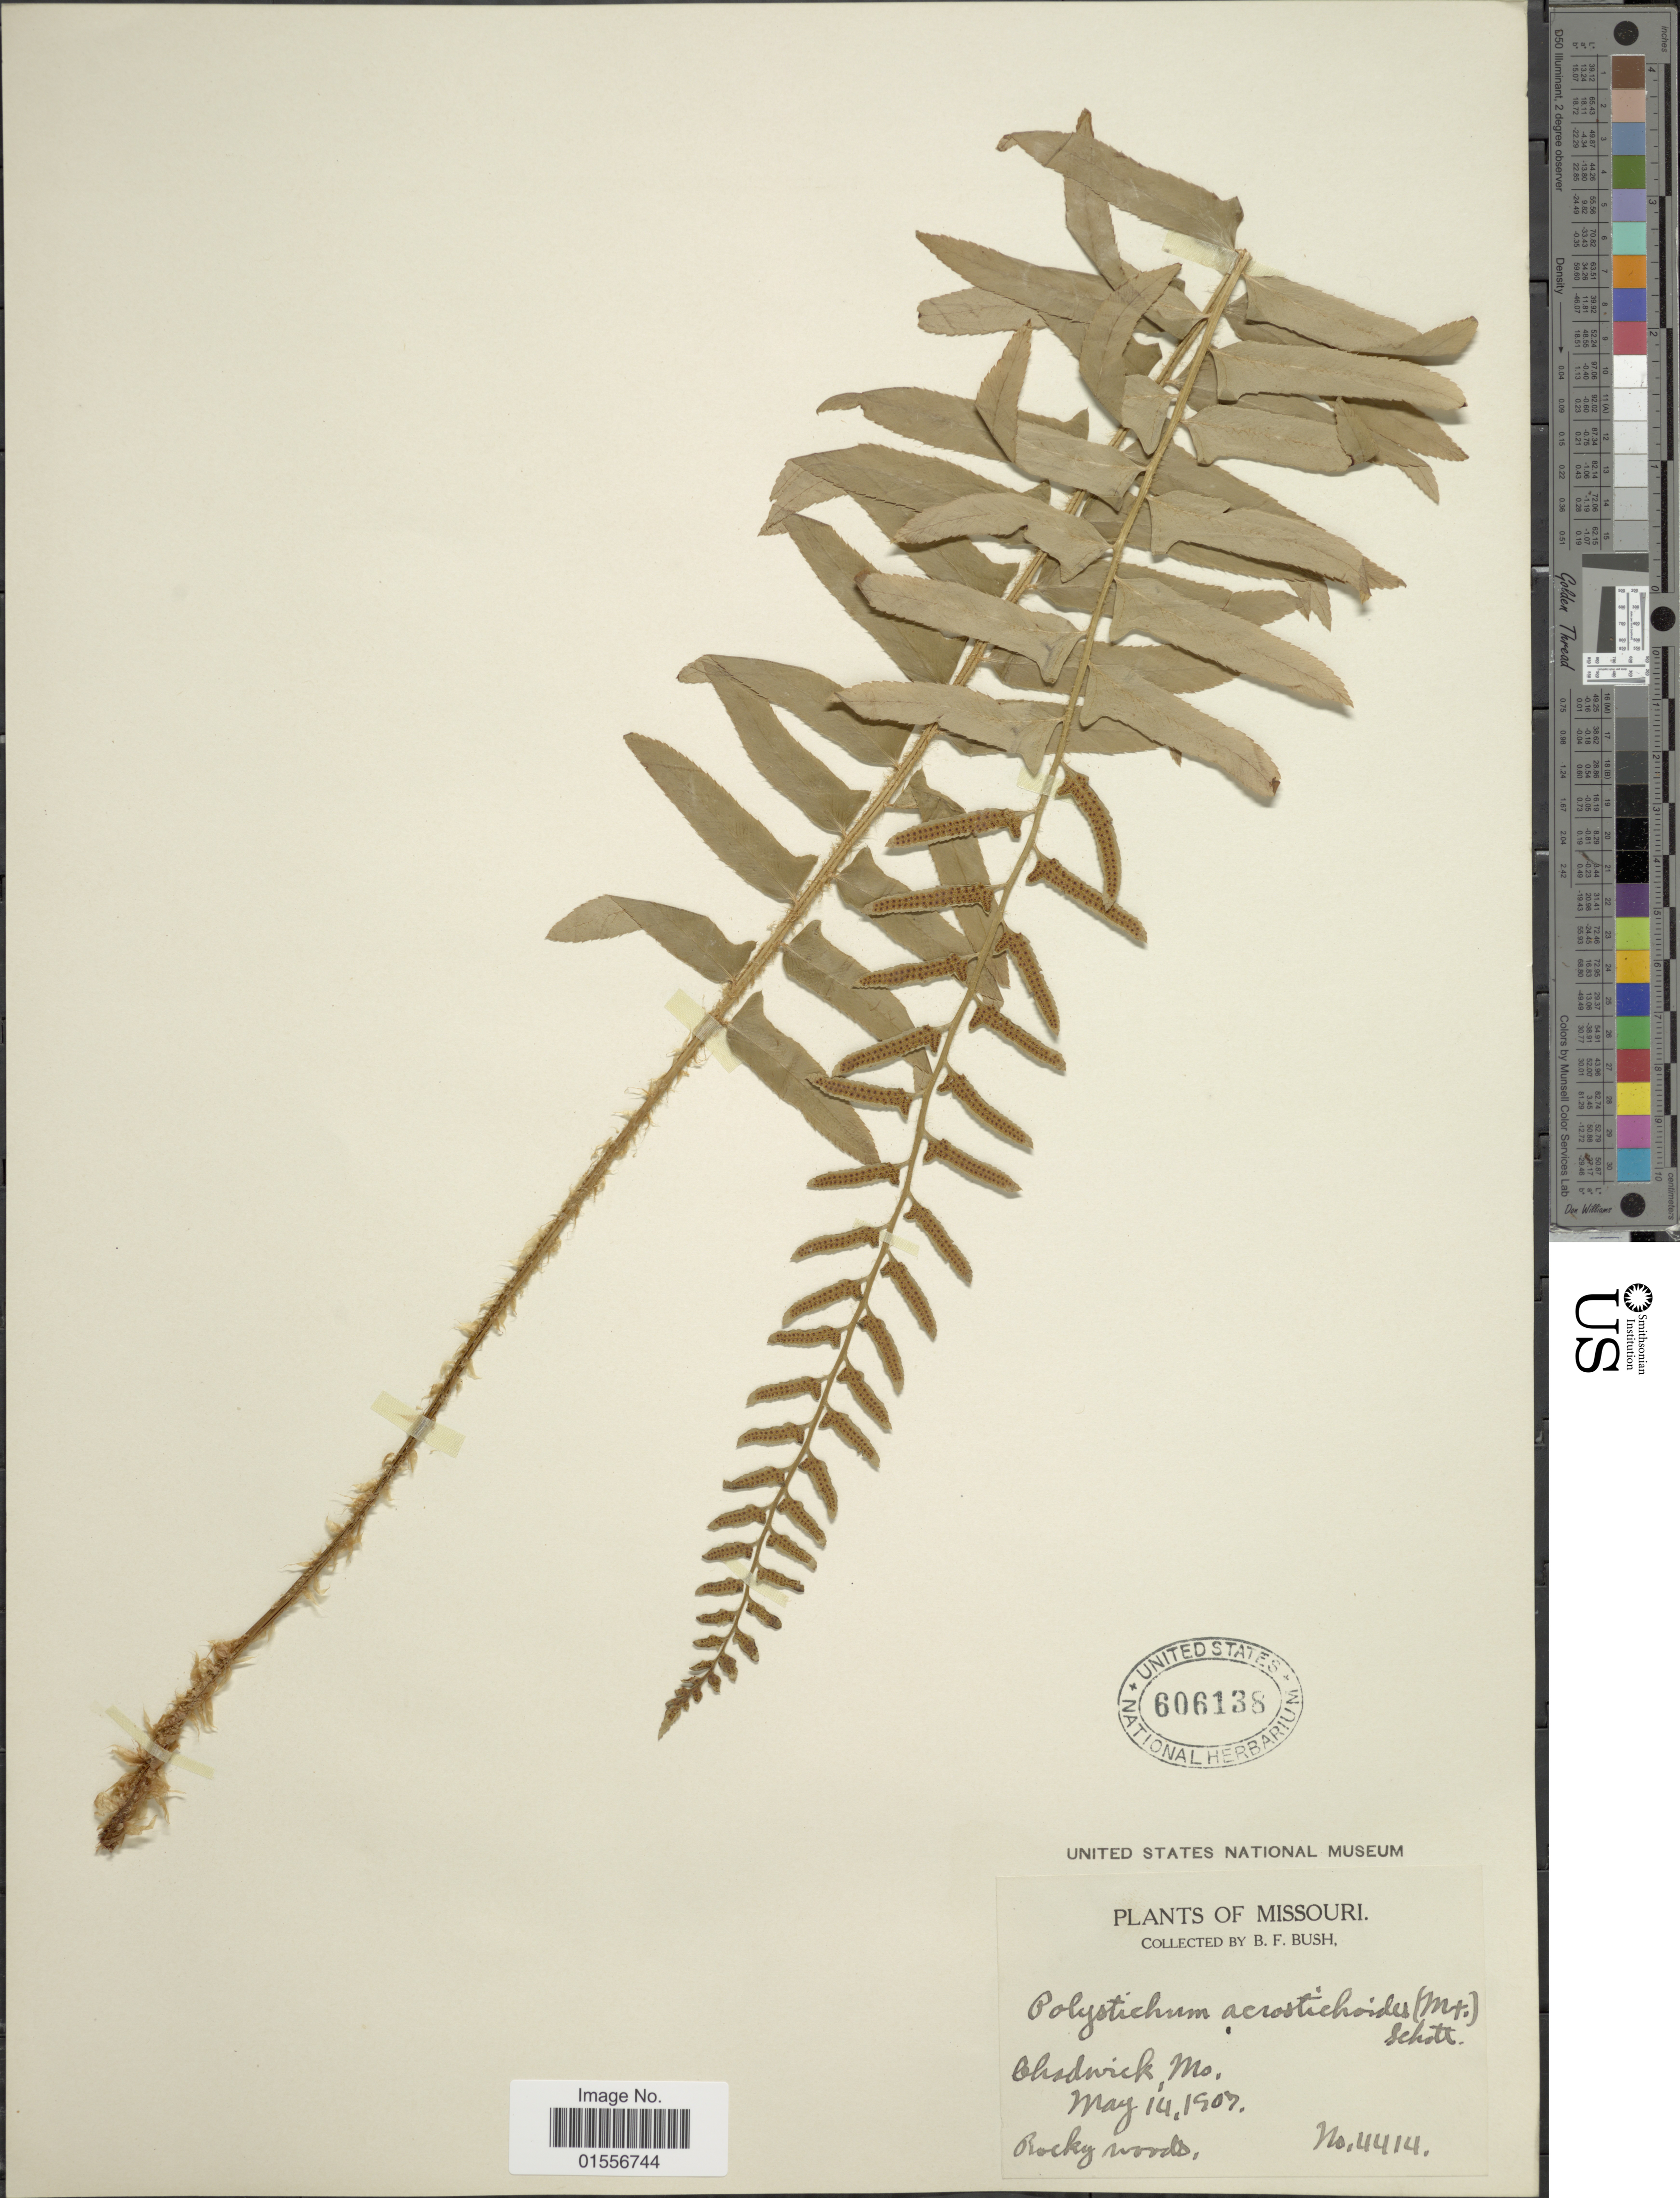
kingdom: Plantae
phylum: Tracheophyta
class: Polypodiopsida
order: Polypodiales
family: Dryopteridaceae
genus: Polystichum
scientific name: Polystichum acrostichoides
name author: (Michx.) Schott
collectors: B. F. Bush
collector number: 4414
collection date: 1907-05-14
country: United States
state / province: Missouri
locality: Chadwick.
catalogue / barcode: US 606138